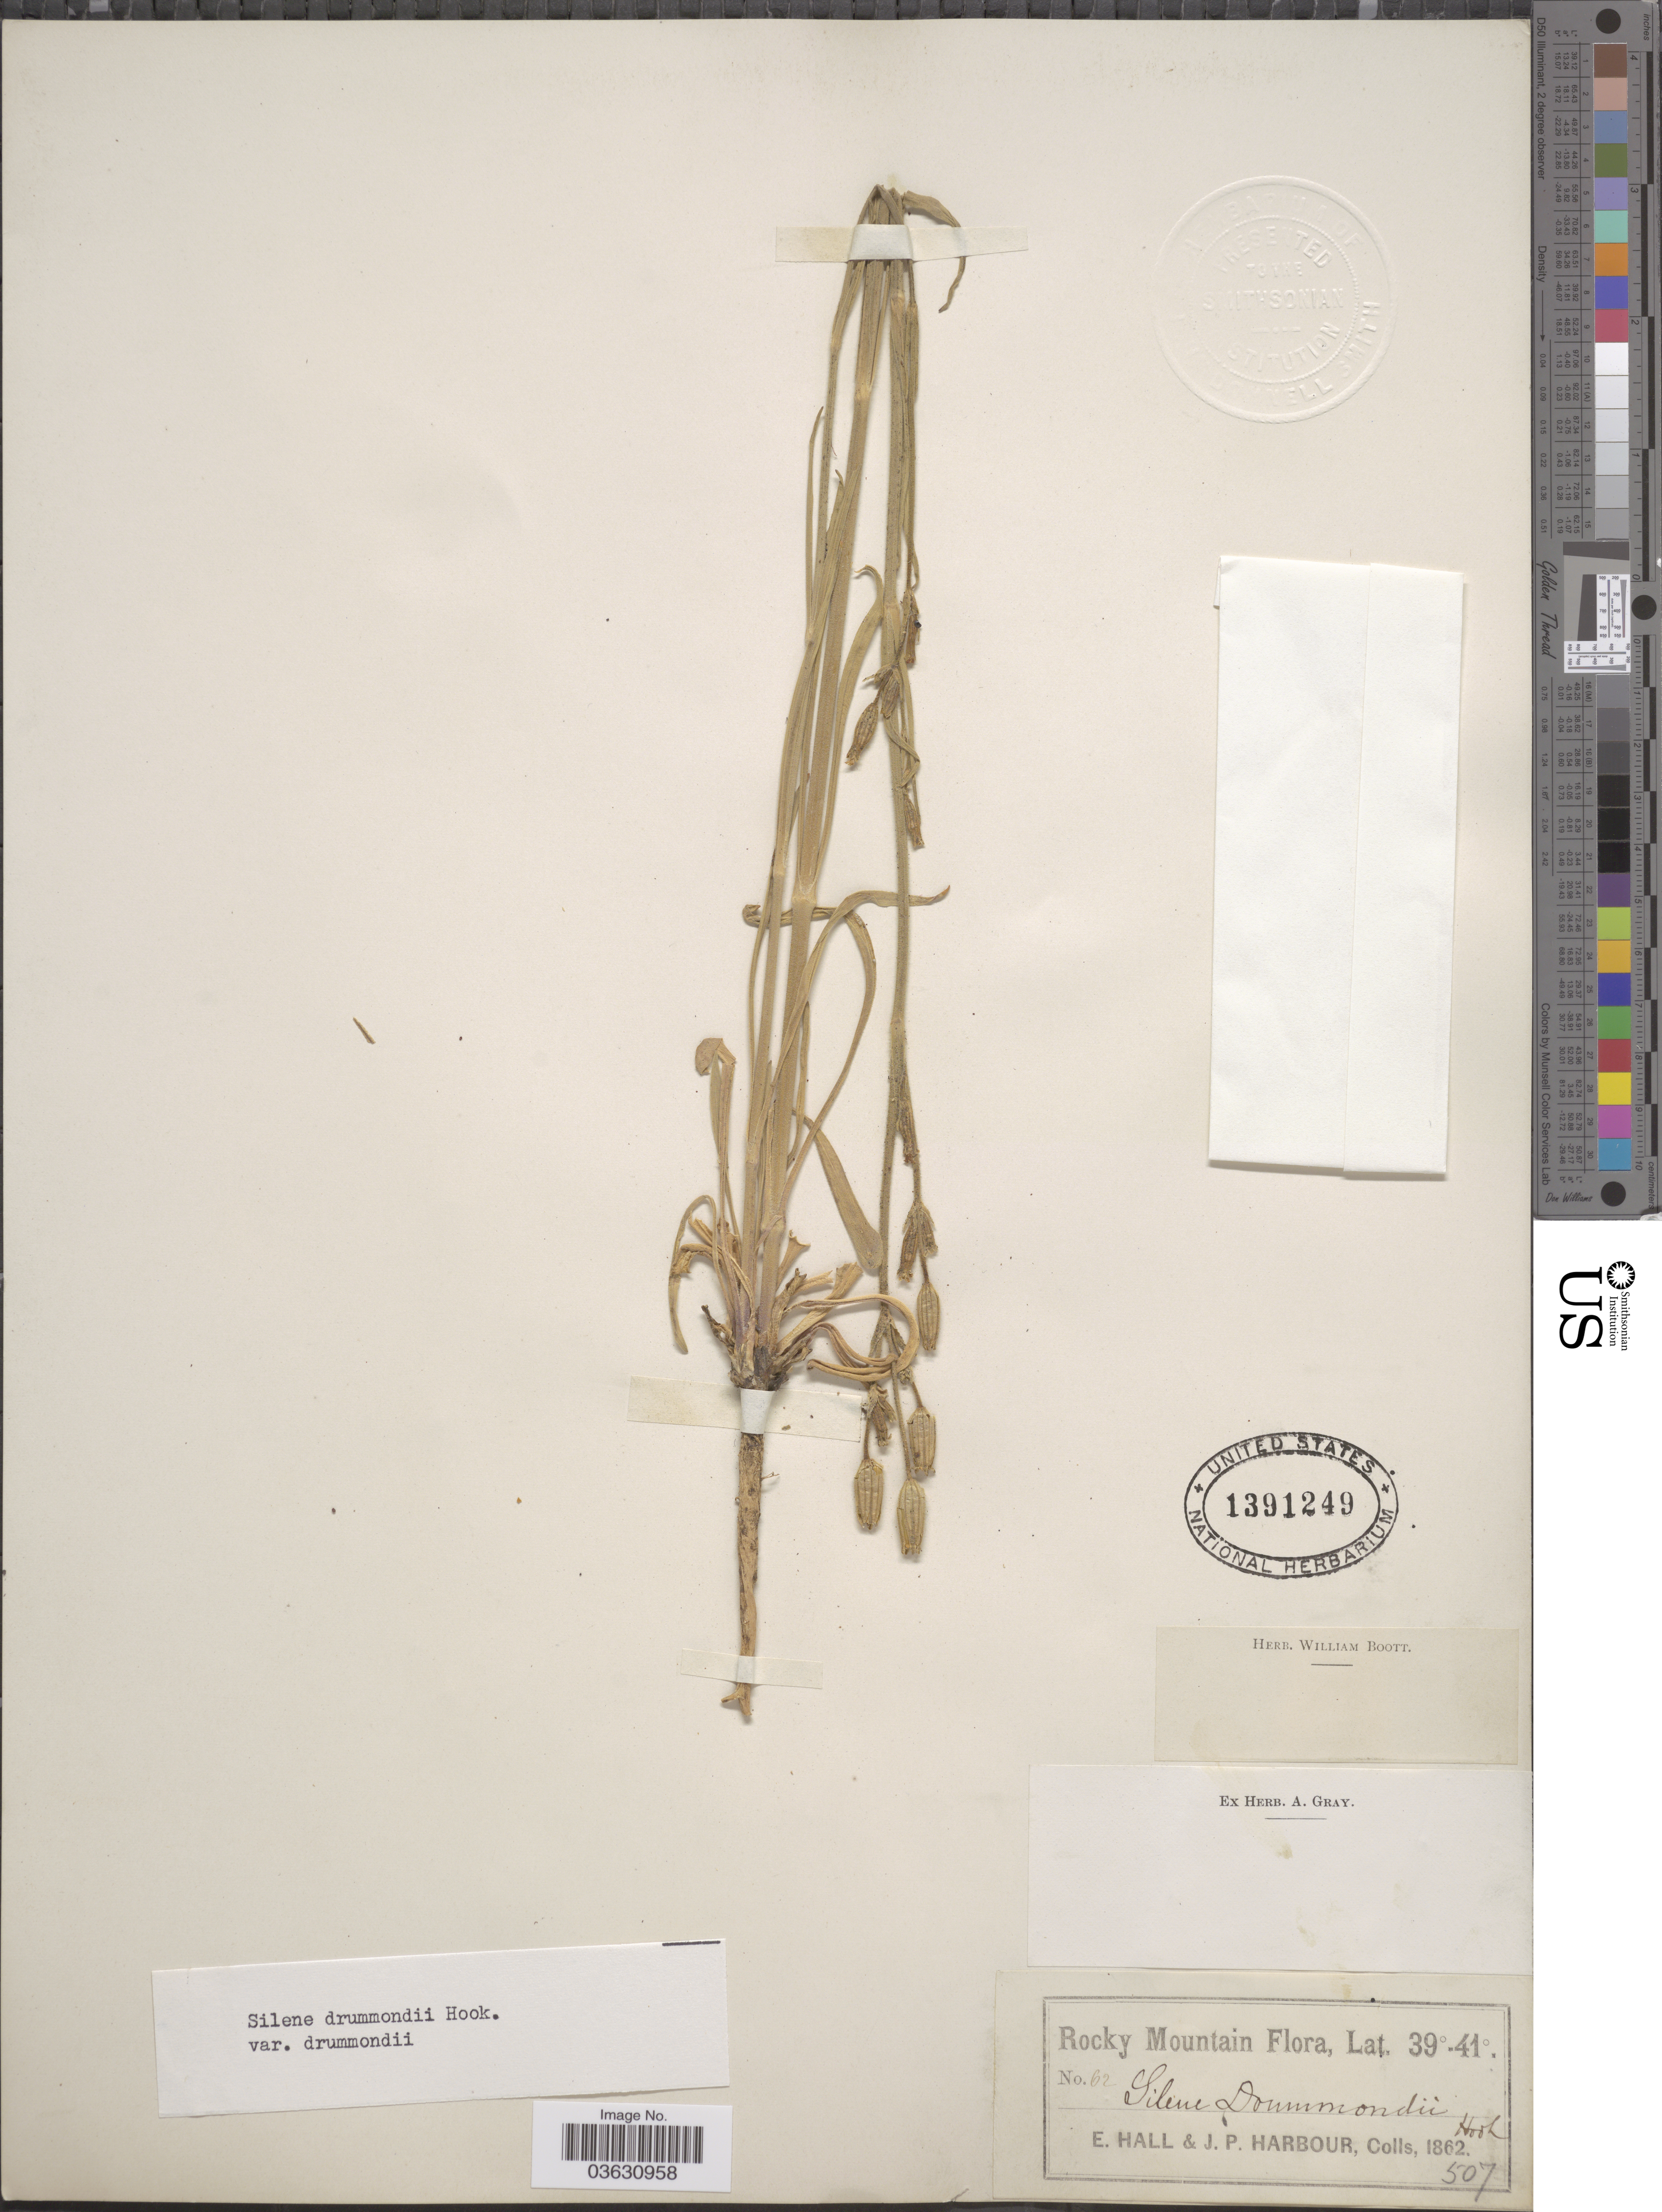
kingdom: Plantae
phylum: Tracheophyta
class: Magnoliopsida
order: Caryophyllales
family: Caryophyllaceae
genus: Silene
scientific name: Silene drummondii var. drummondii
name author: Hook.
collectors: E. Hall & J. Harbour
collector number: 62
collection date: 1862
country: United States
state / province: Colorado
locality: Rocky Mountain.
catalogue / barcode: US 1391249